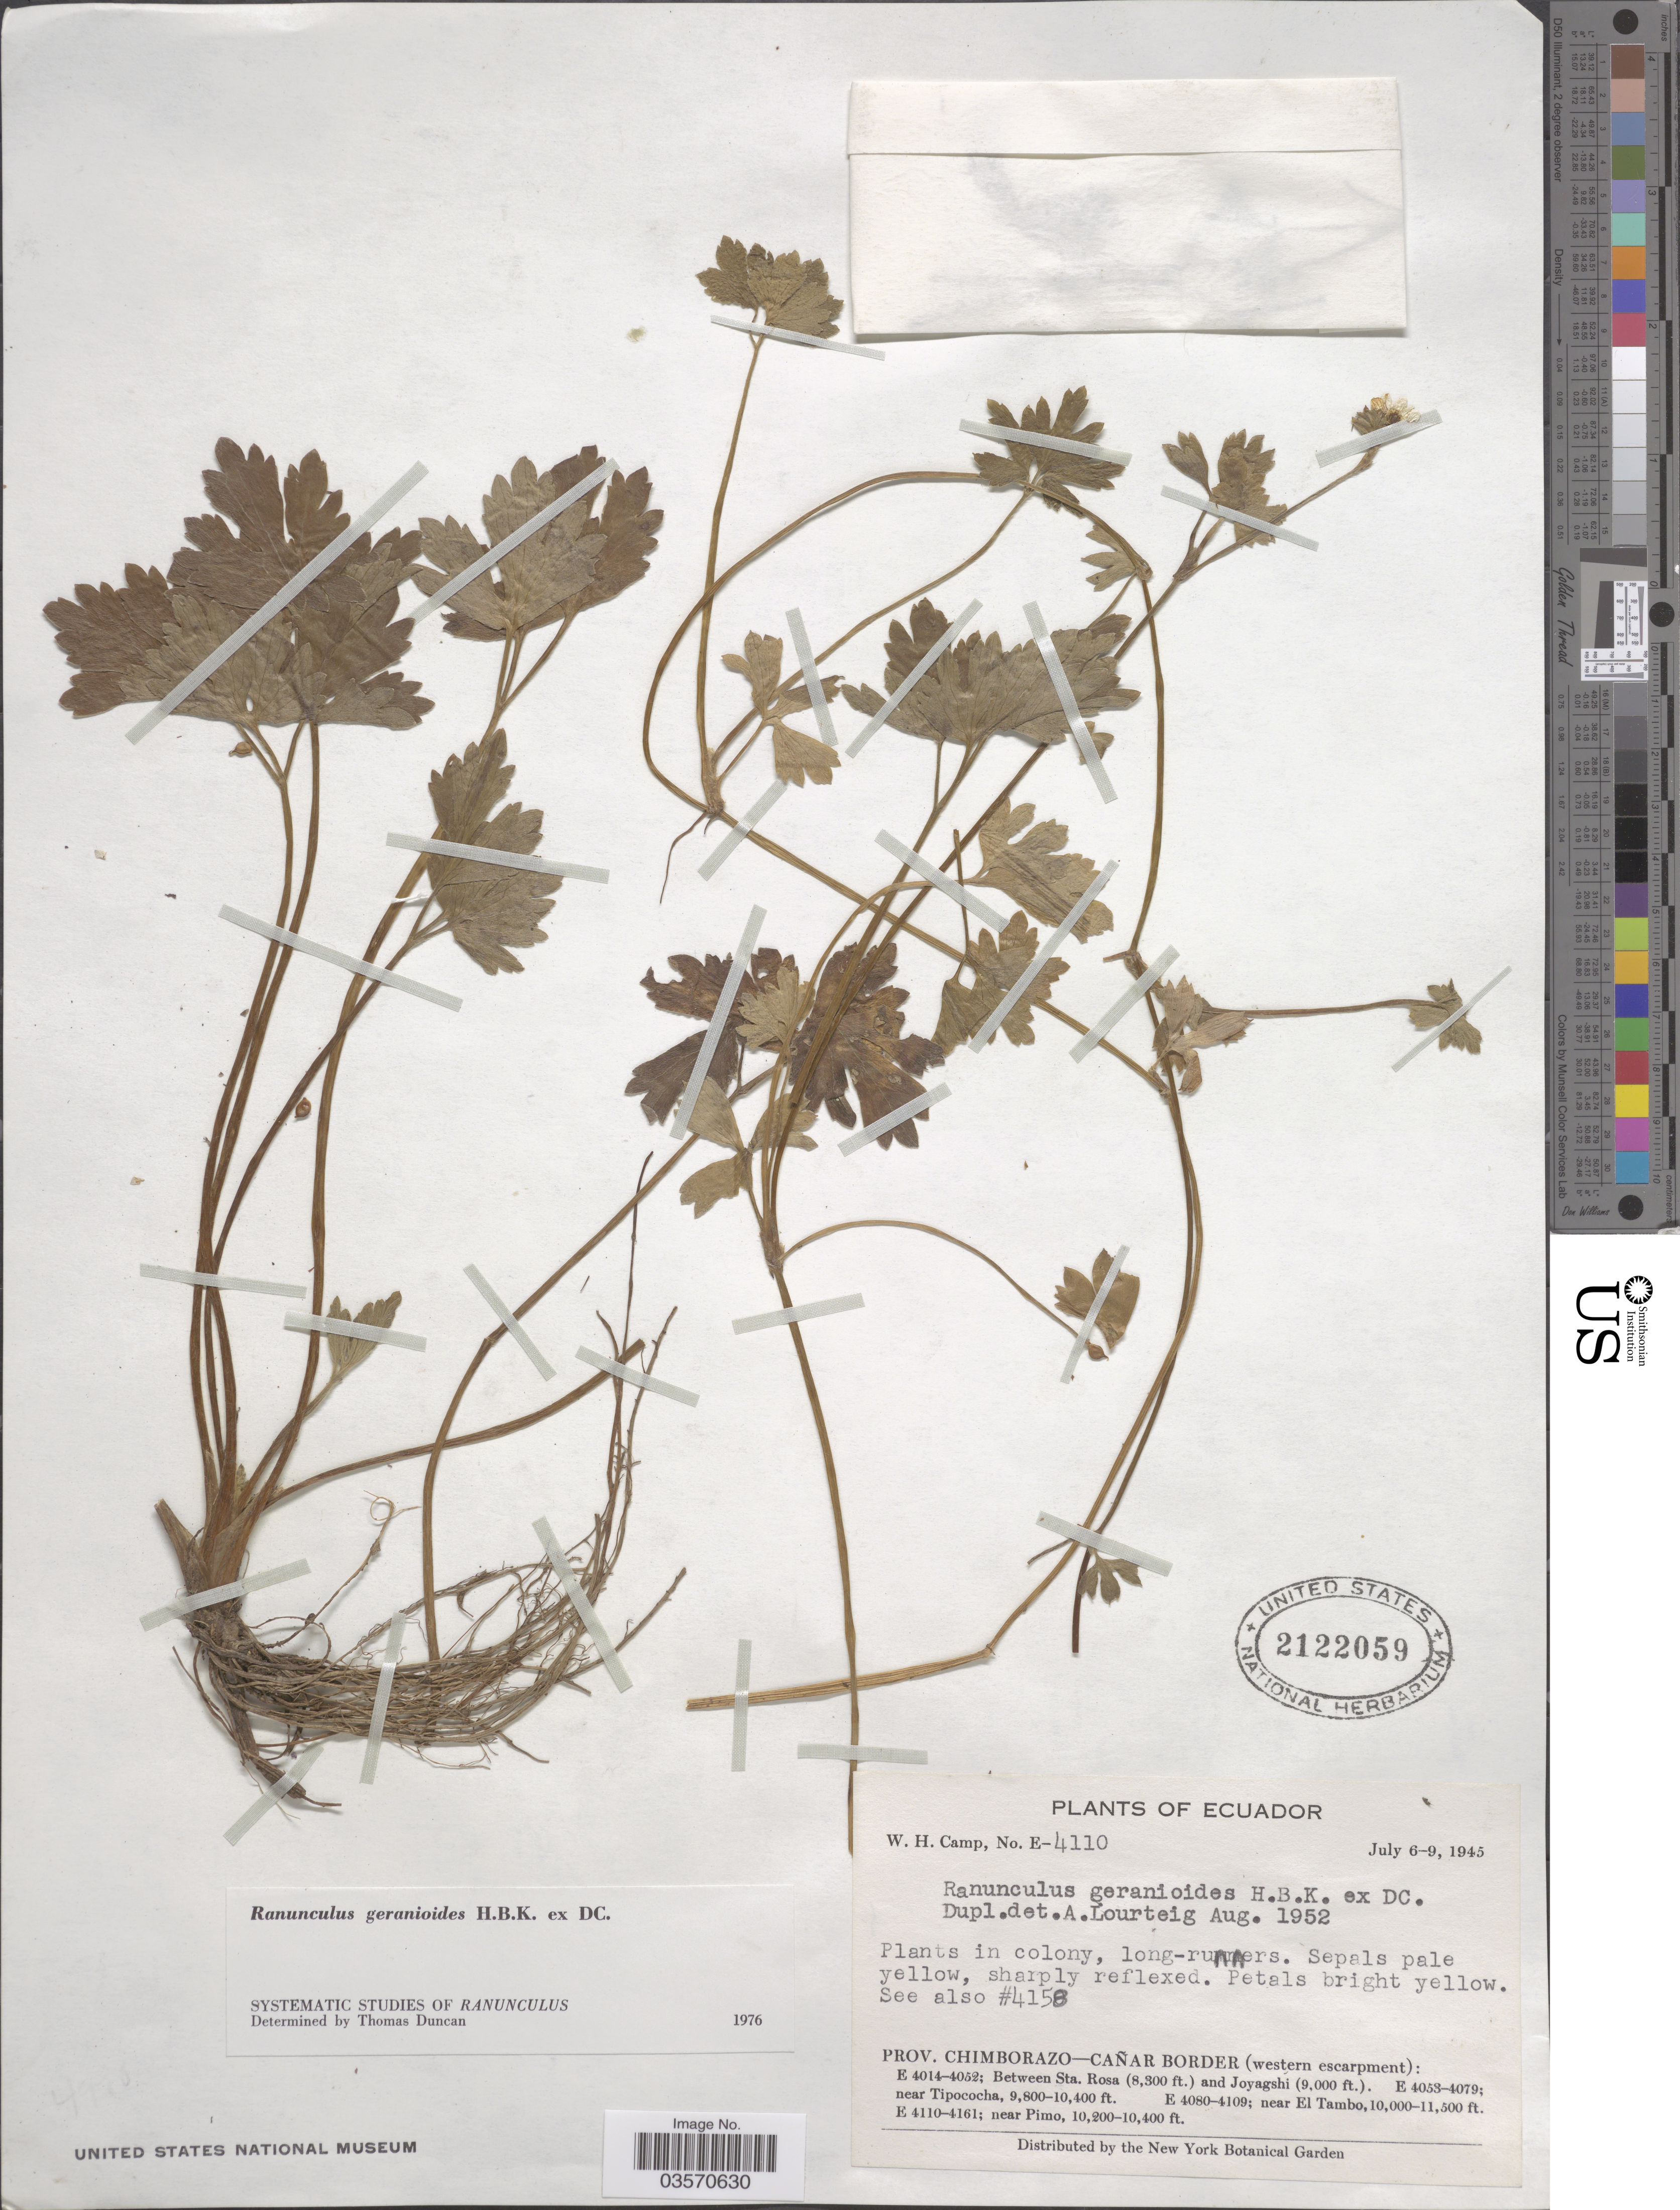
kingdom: Plantae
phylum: Tracheophyta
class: Magnoliopsida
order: Ranunculales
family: Ranunculaceae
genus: Ranunculus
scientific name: Ranunculus geranioides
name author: Humb. et al. ex DC.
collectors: W. H. Camp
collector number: E-4110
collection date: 1945-07-06/1945-07-09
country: Ecuador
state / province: Chimborazo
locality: Cañar Border (western escarpment): near Pimo.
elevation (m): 3109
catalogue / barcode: US 2122059